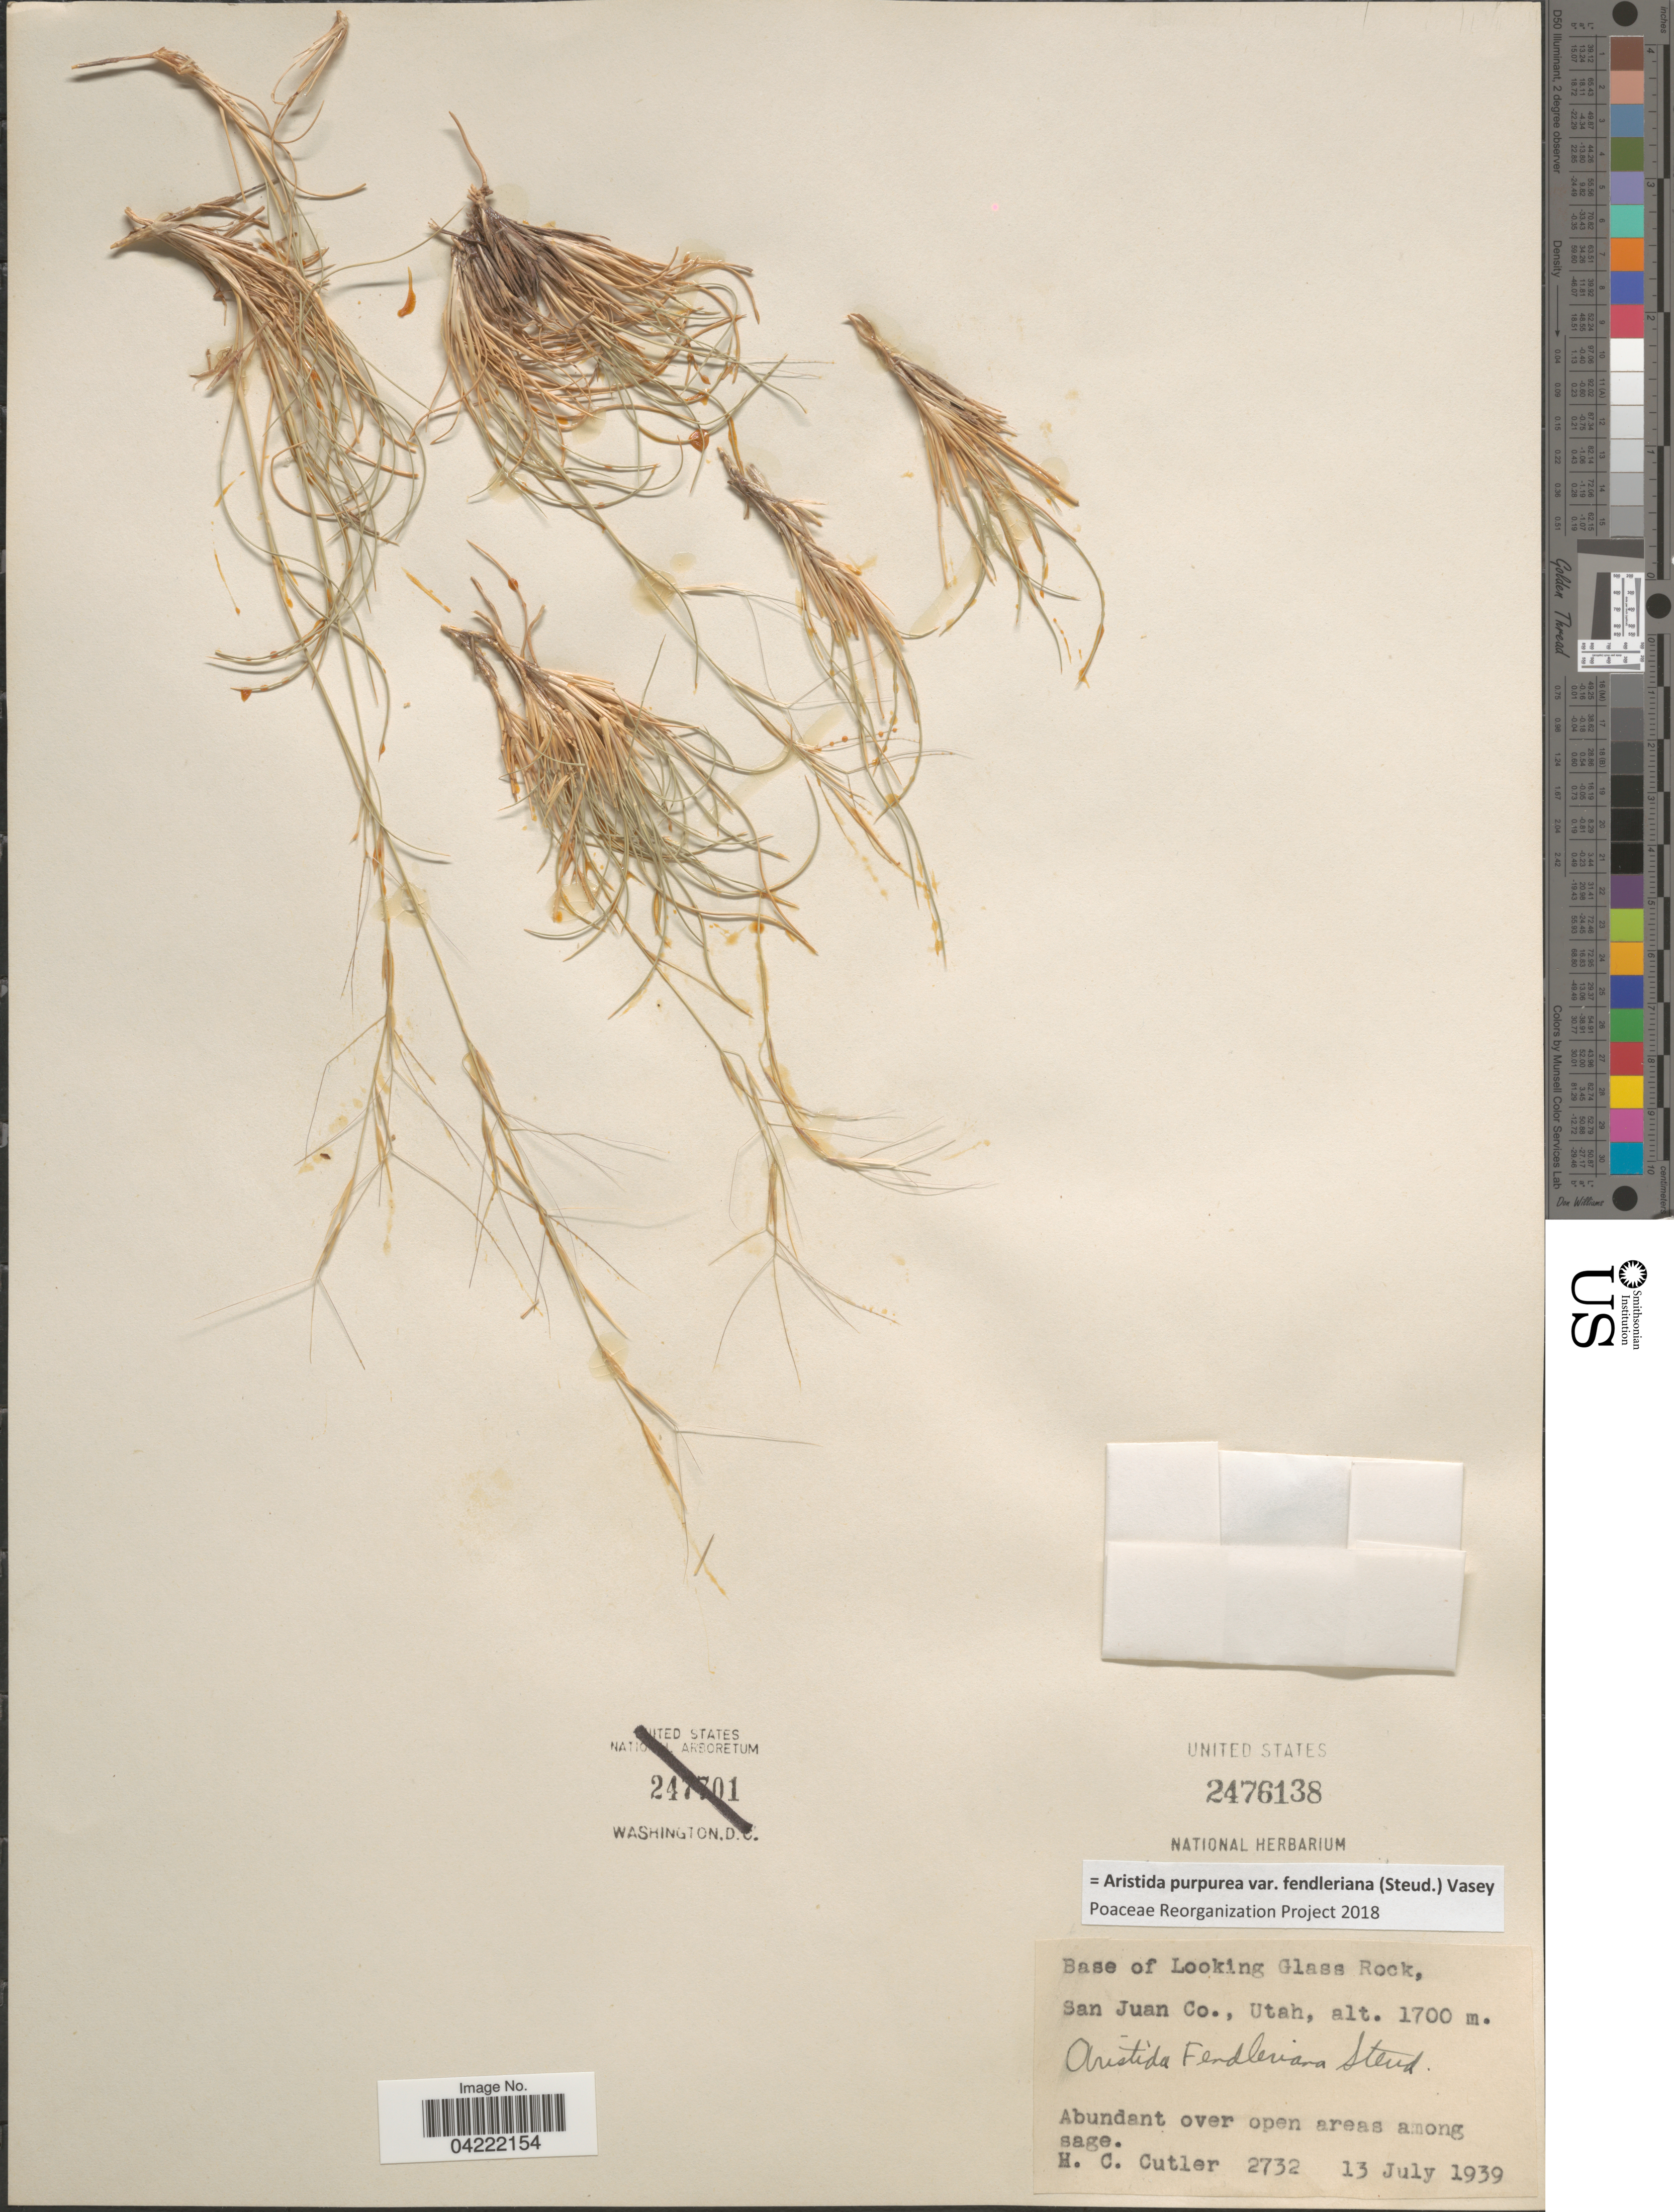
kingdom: Plantae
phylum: Tracheophyta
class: Liliopsida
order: Poales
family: Poaceae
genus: Aristida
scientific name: Aristida purpurea var. fendleriana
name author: (Steud.) Vasey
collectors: H. C. Cutler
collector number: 2732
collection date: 1939-07-13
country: United States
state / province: Utah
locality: Base of Looking Glass Rock, San Juan Co.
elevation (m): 1700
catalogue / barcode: US 2476138